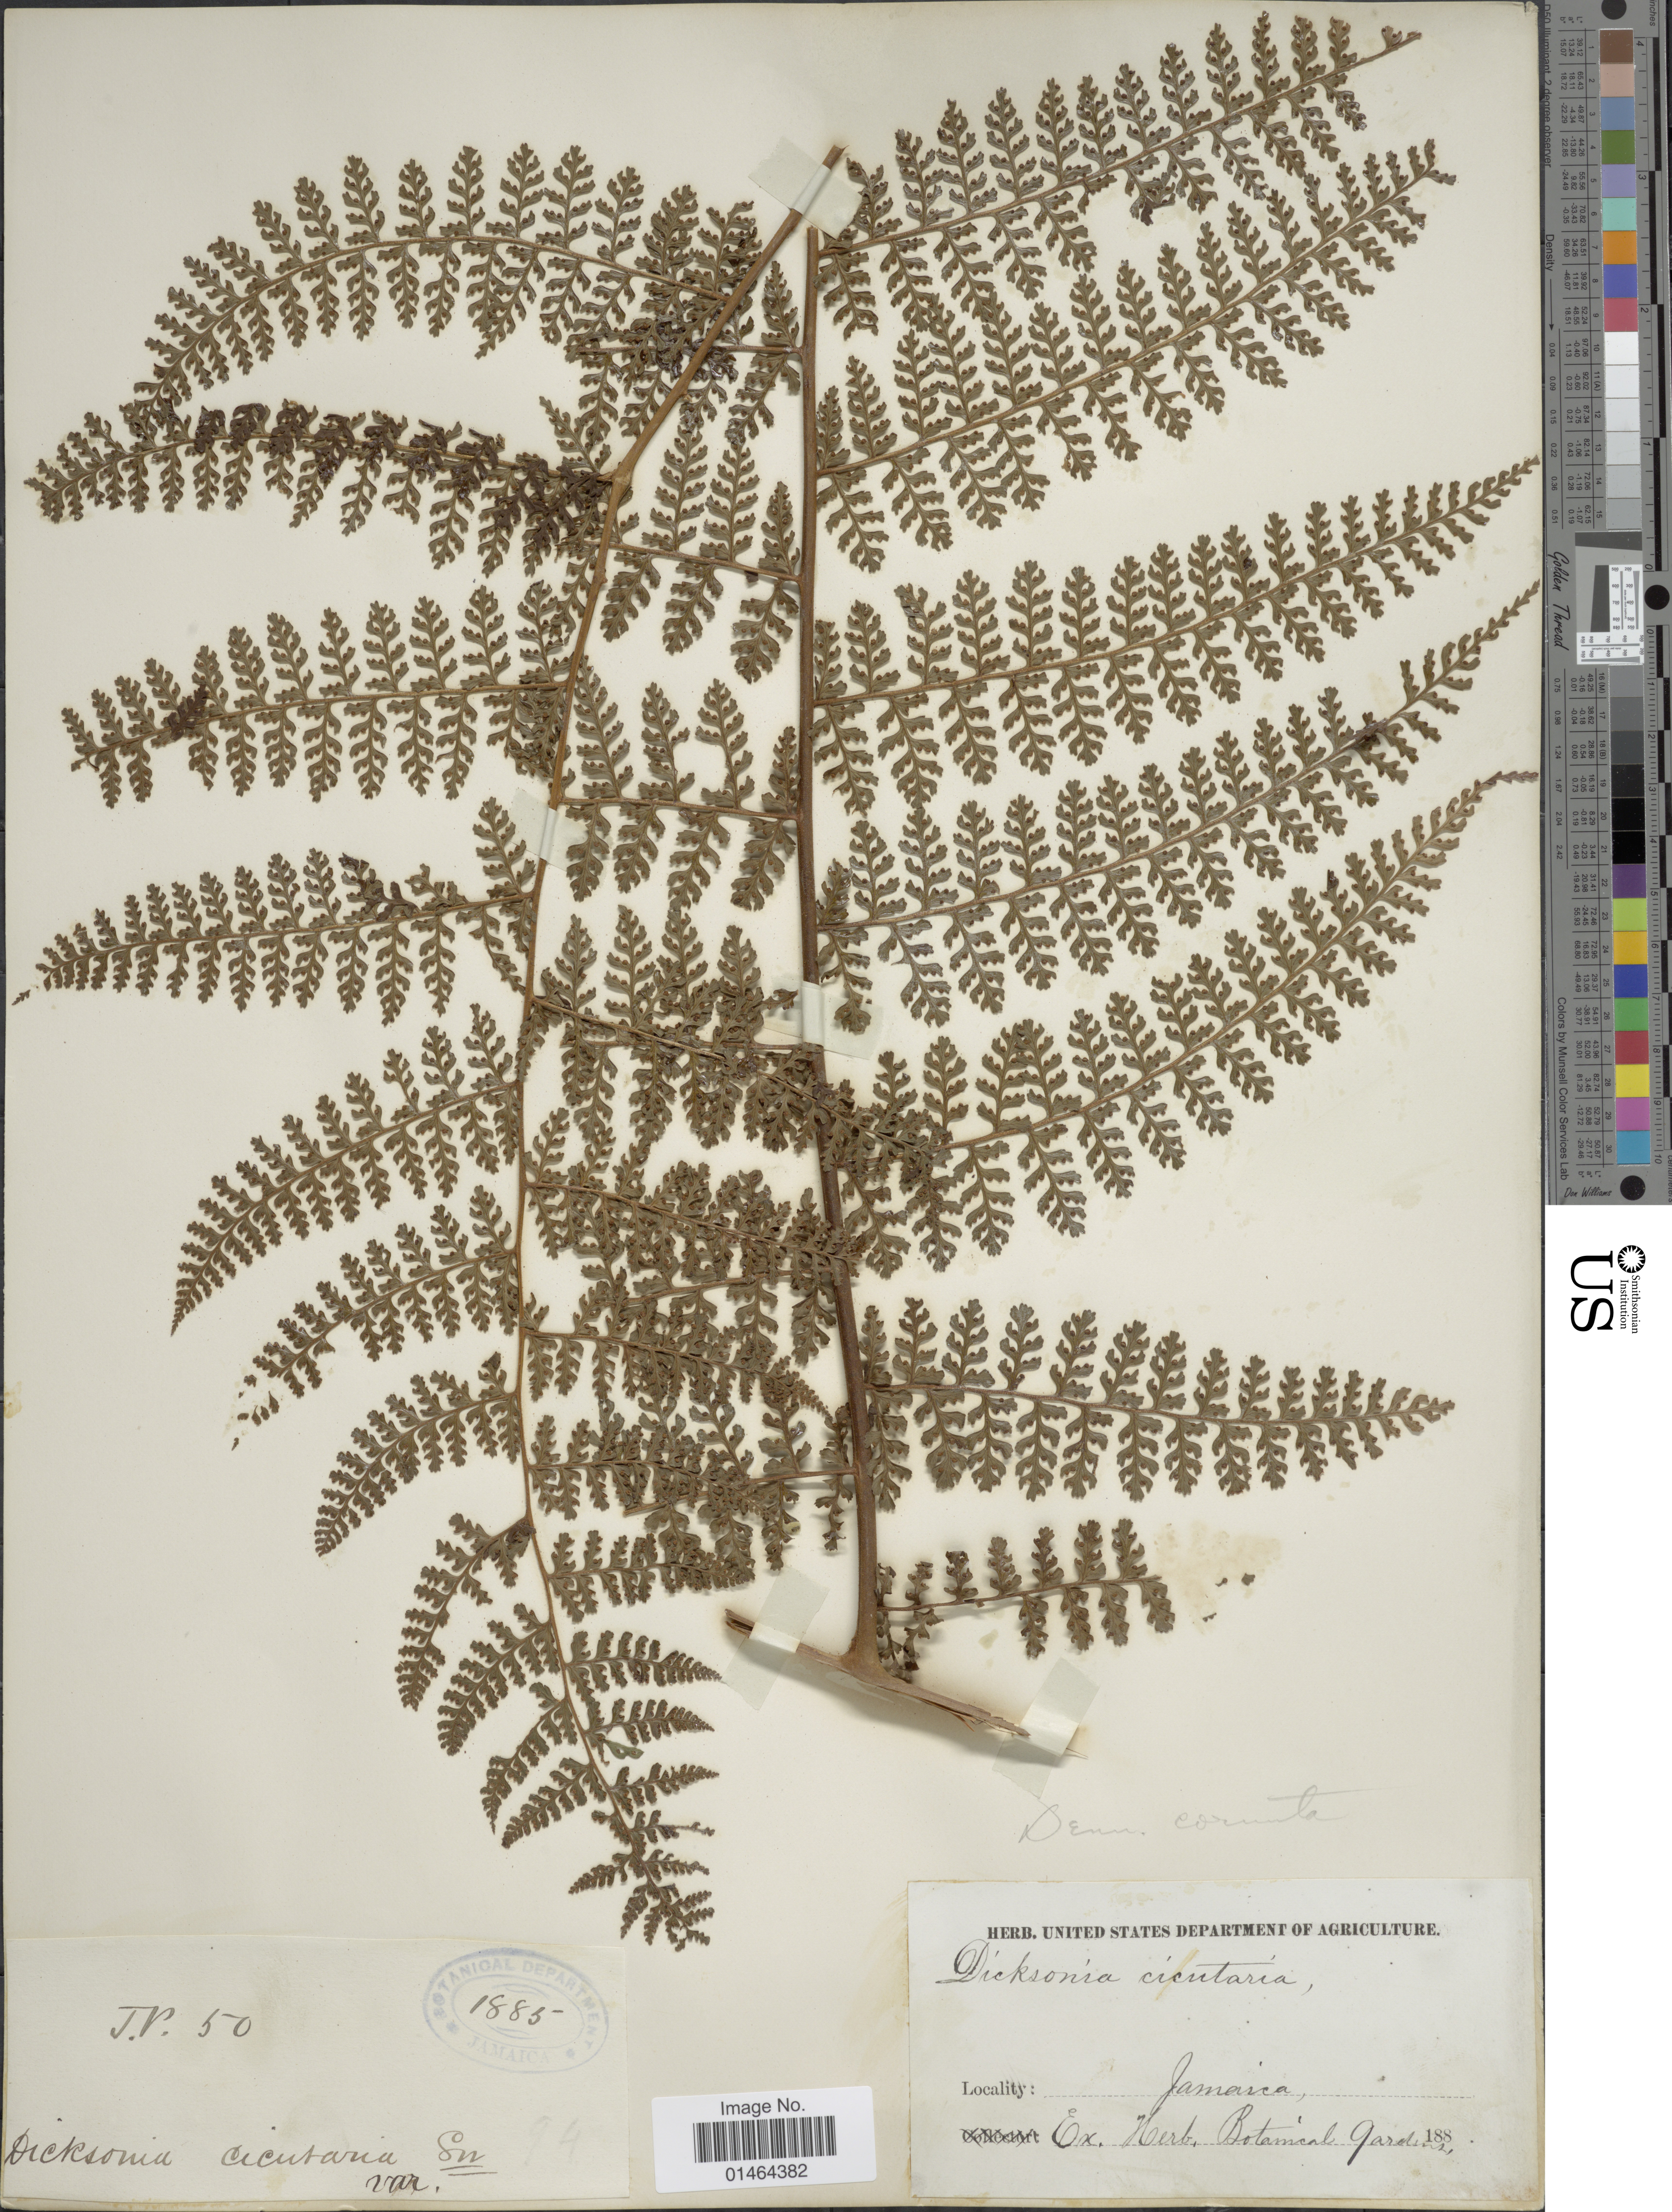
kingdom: Plantae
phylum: Tracheophyta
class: Polypodiopsida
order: Polypodiales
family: Dennstaedtiaceae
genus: Dennstaedtia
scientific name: Dennstaedtia cornuta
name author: (Kaulf.) Mett.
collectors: J.P.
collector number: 50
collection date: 1885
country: Jamaica